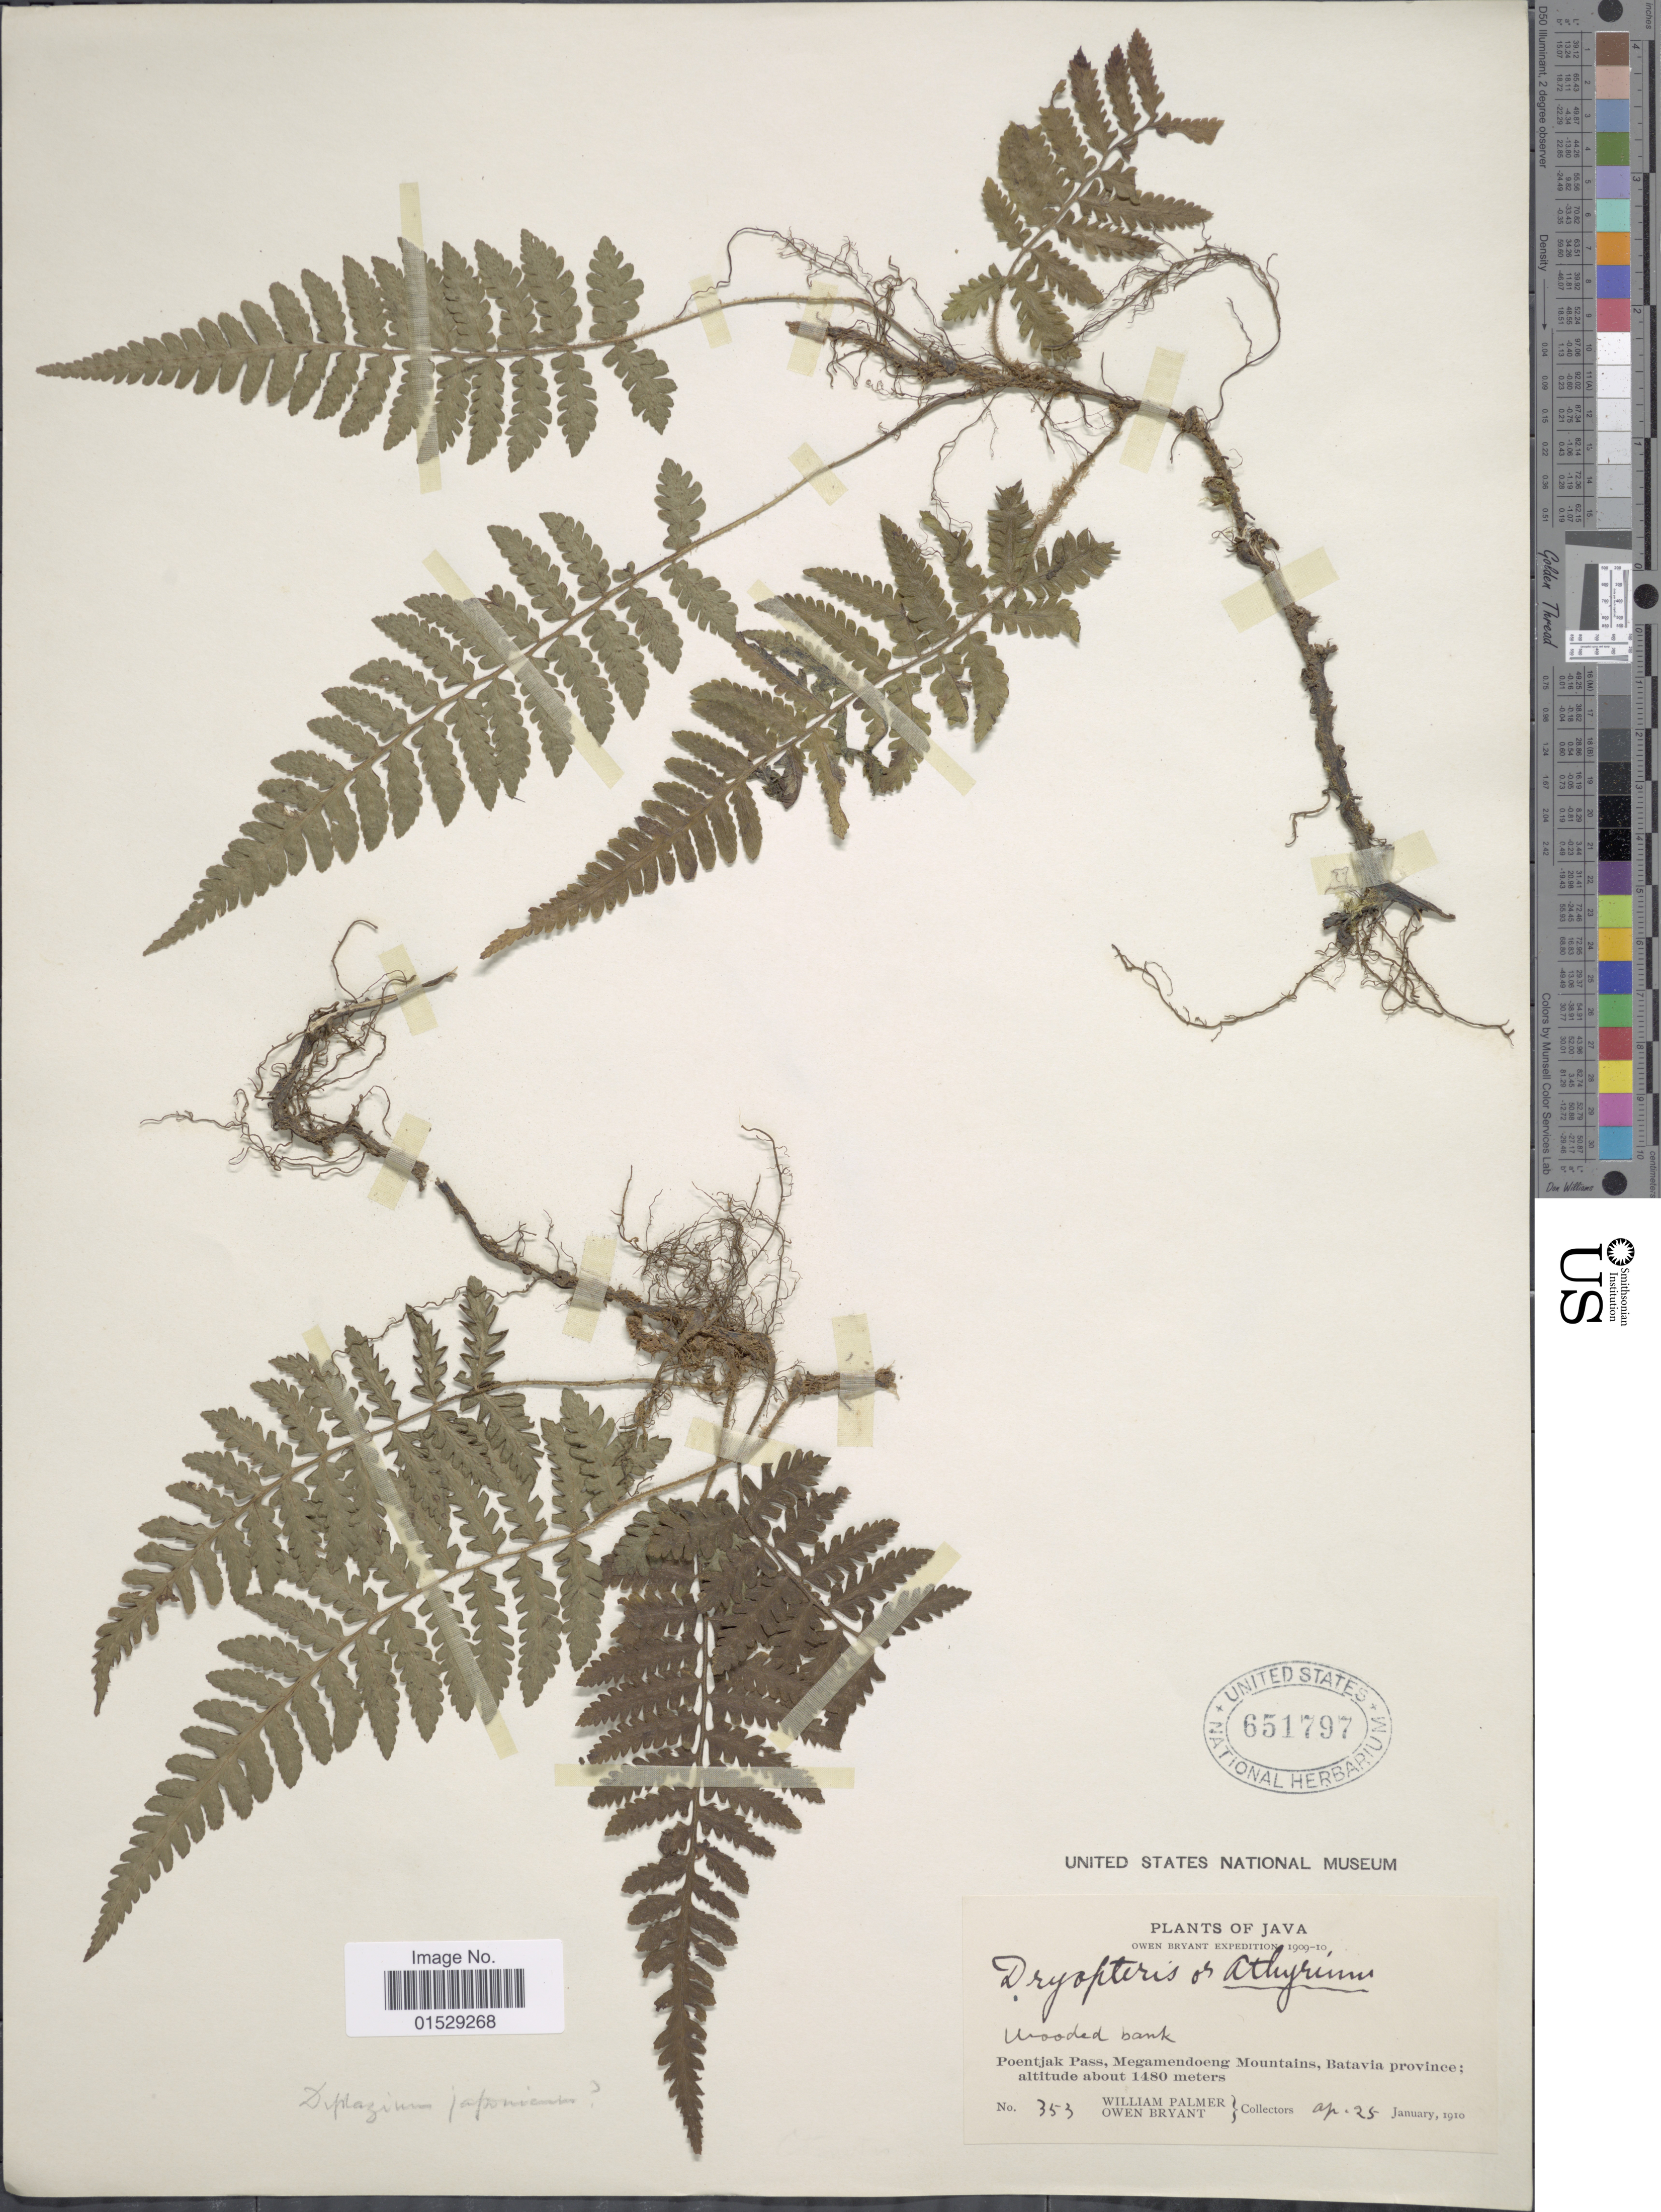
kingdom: Plantae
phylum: Tracheophyta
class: Polypodiopsida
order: Polypodiales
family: Athyriaceae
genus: Deparia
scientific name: Deparia japonica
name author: (Thunb.) M. Kato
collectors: W. Palmer & O. Bryant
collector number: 353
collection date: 1910-01-25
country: Indonesia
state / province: Java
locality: Poentjak Pass, Megamendoeng Mountains, Batavia province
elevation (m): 1480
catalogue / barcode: US 651797